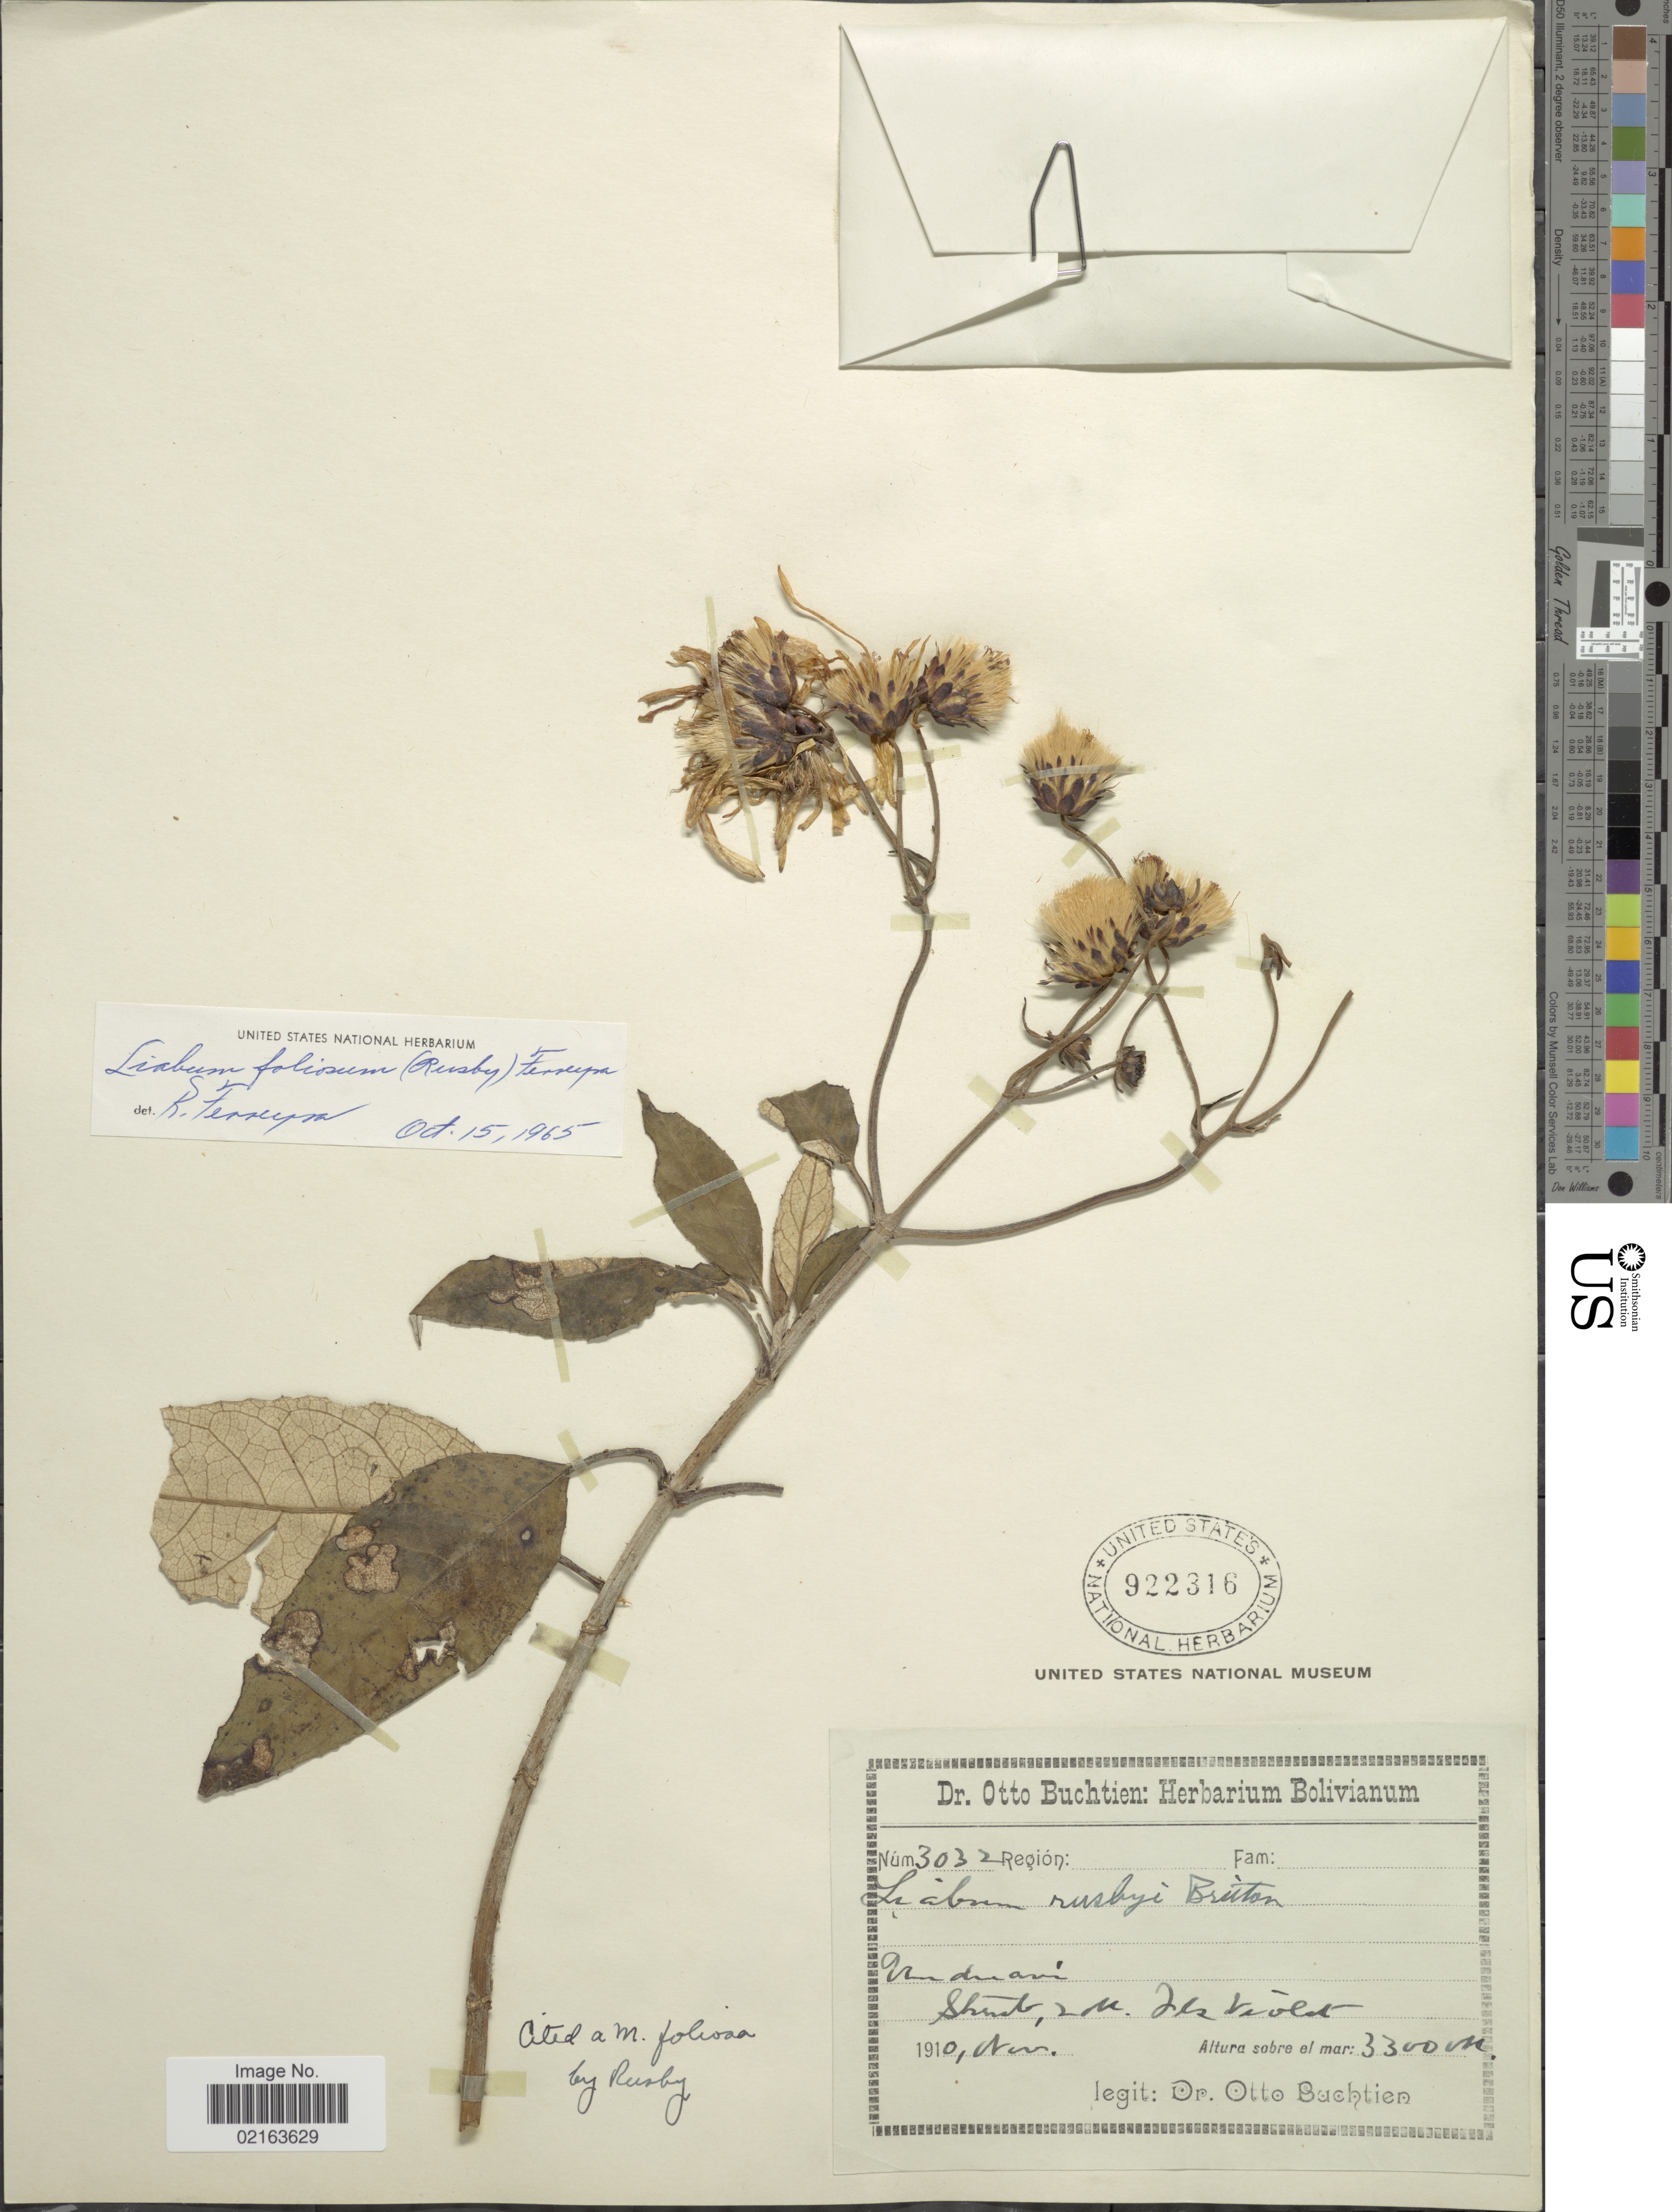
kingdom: Plantae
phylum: Tracheophyta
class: Magnoliopsida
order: Asterales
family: Asteraceae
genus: Munnozia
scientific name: Munnozia foliosa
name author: Rusby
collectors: O. Buchtien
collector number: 3032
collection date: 1910-11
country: Bolivia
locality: Unduavi.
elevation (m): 3300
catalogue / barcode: US 922316